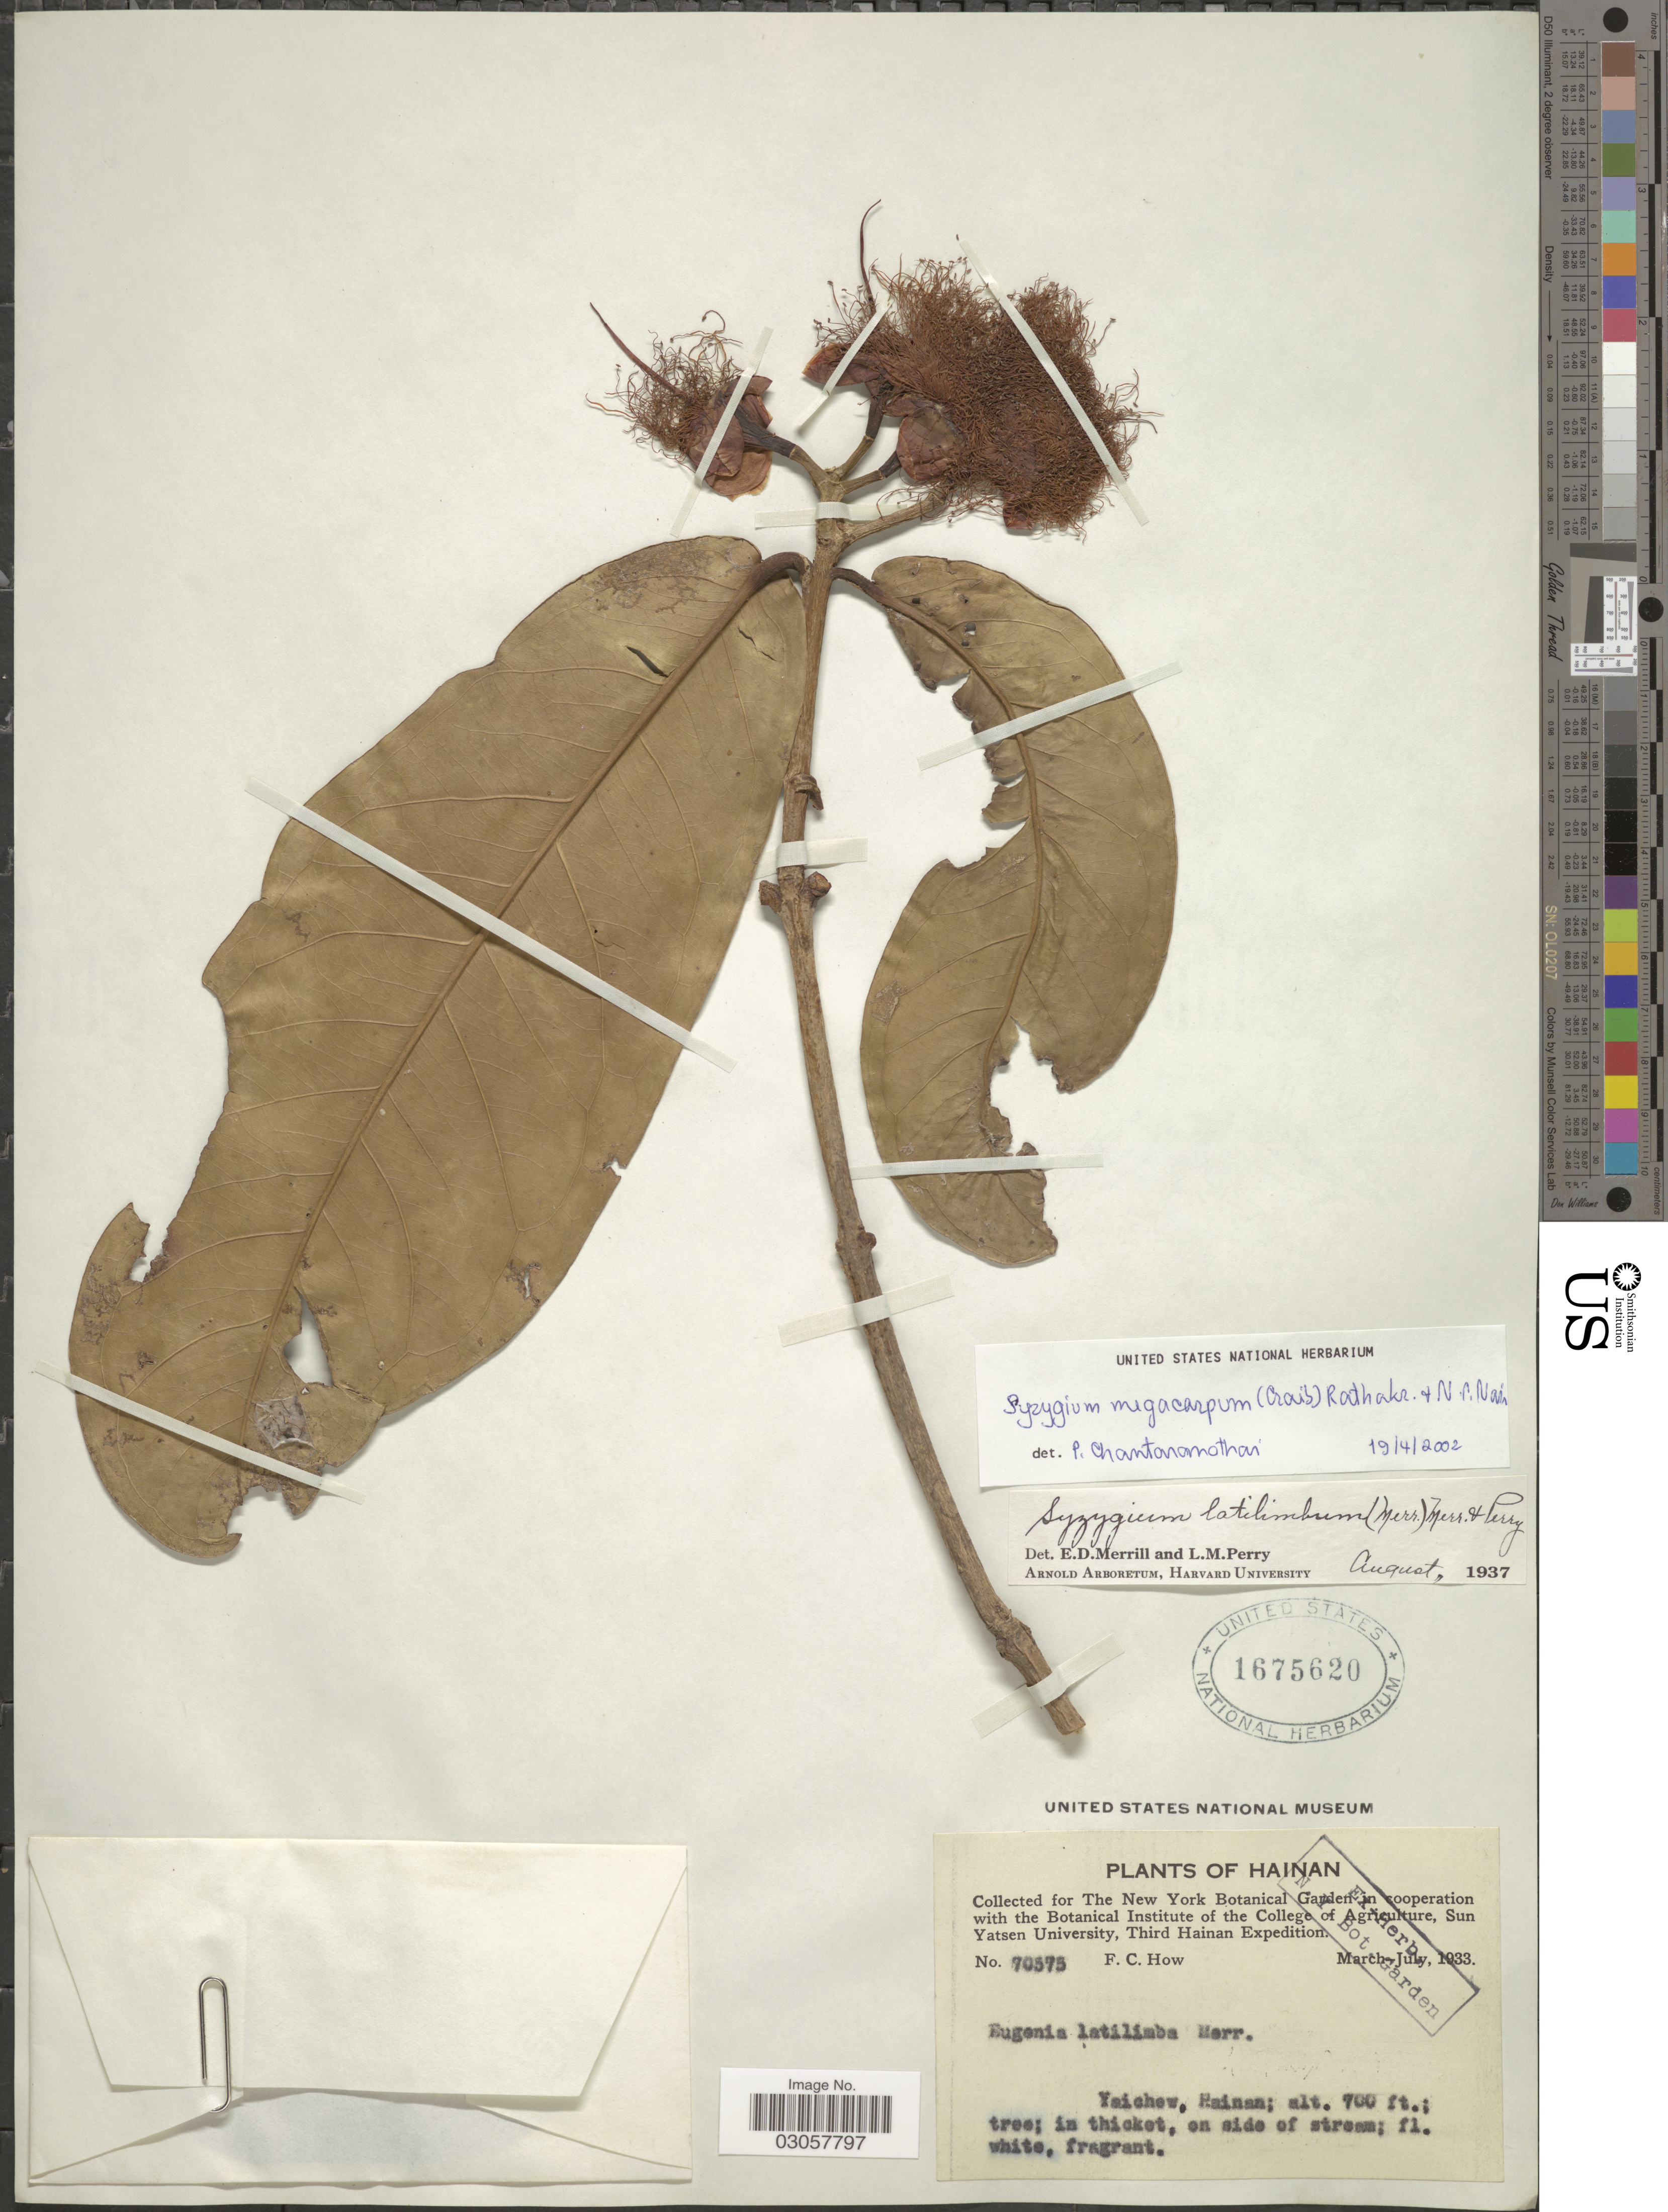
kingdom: Plantae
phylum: Tracheophyta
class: Magnoliopsida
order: Myrtales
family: Myrtaceae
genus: Syzygium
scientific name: Syzygium megacarpum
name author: (Craib) Rathakr. & N.C. Nair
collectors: F. C. How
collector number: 70575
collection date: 1933-03/1933-07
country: China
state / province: Hainan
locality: Yaichow.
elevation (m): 213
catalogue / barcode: US 1675620